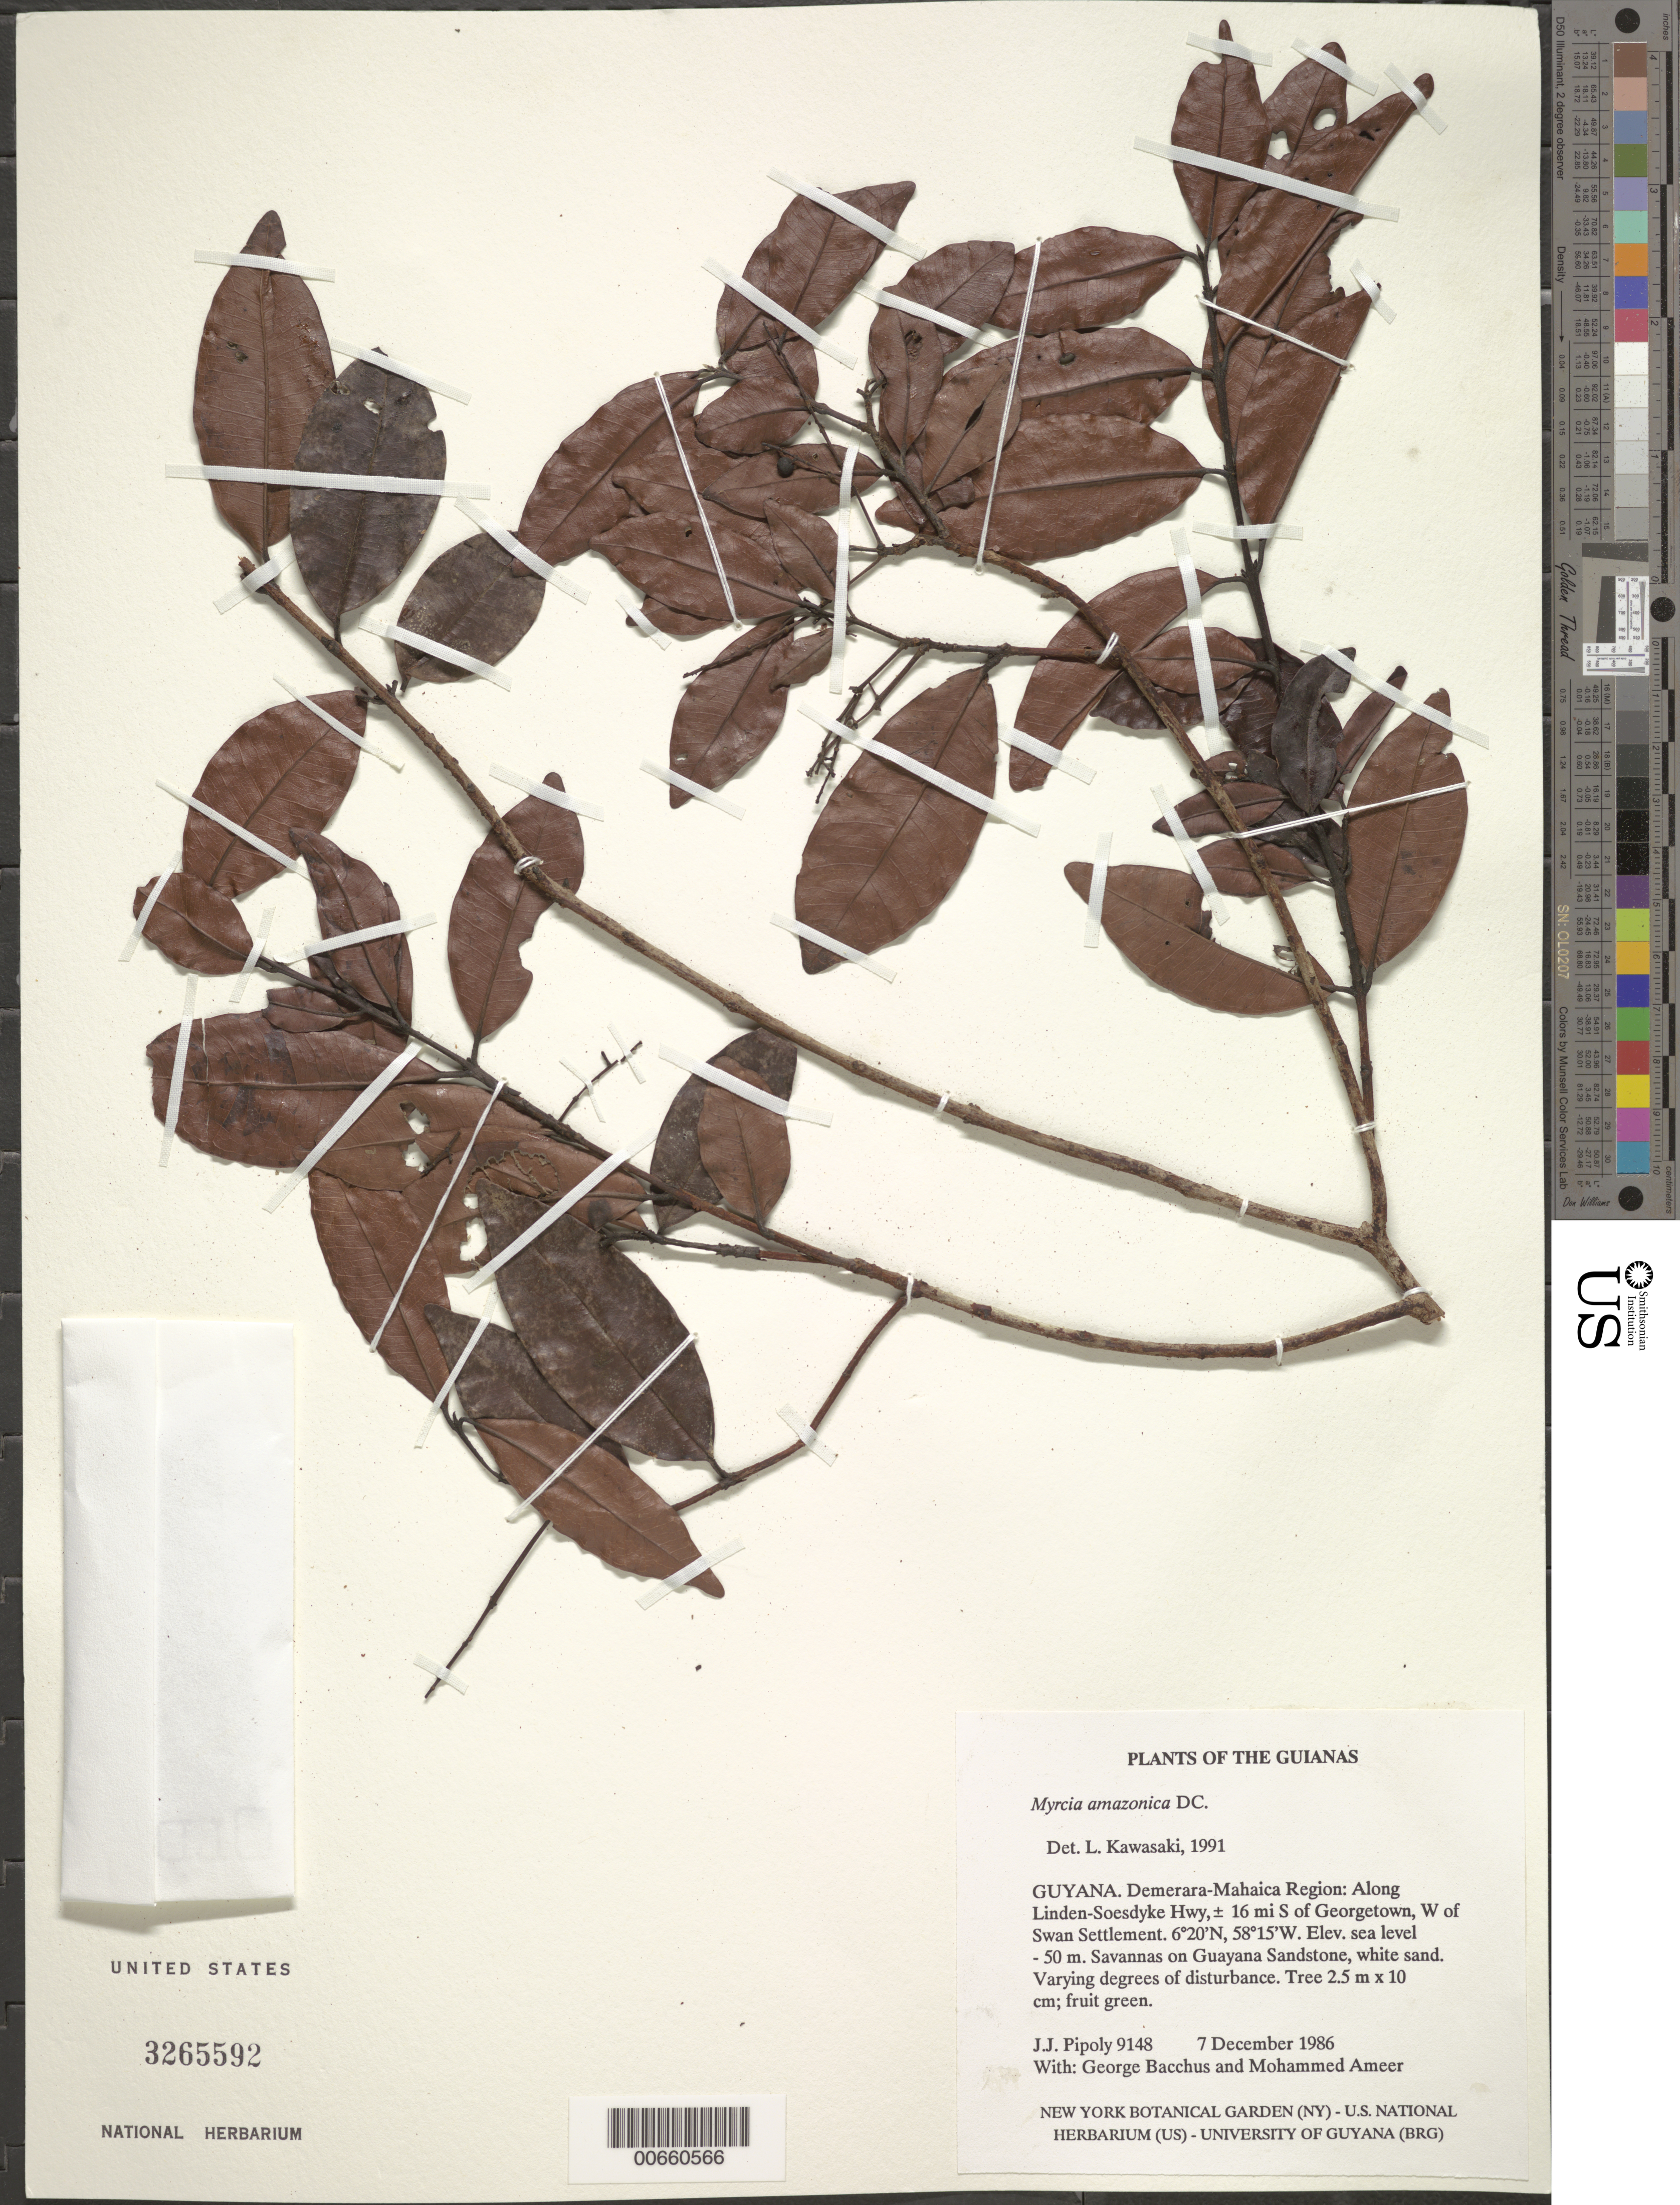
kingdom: Plantae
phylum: Tracheophyta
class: Magnoliopsida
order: Myrtales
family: Myrtaceae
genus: Myrcia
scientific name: Myrcia amazonica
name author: DC.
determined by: Kawasaki, María L.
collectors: J. J. Pipoly, G. Bacchus & M. Ameer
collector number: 9148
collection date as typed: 7 December 1986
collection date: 1986-12-07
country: Guyana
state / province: Demerara-Mahaica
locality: Along Linden-Soesdyke Hwy,± 16 mi S of Georgetown, W of Swan Settlement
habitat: Savannas on Guayana Sandstone, white sand. Varying degrees of disturbance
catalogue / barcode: US 3265592